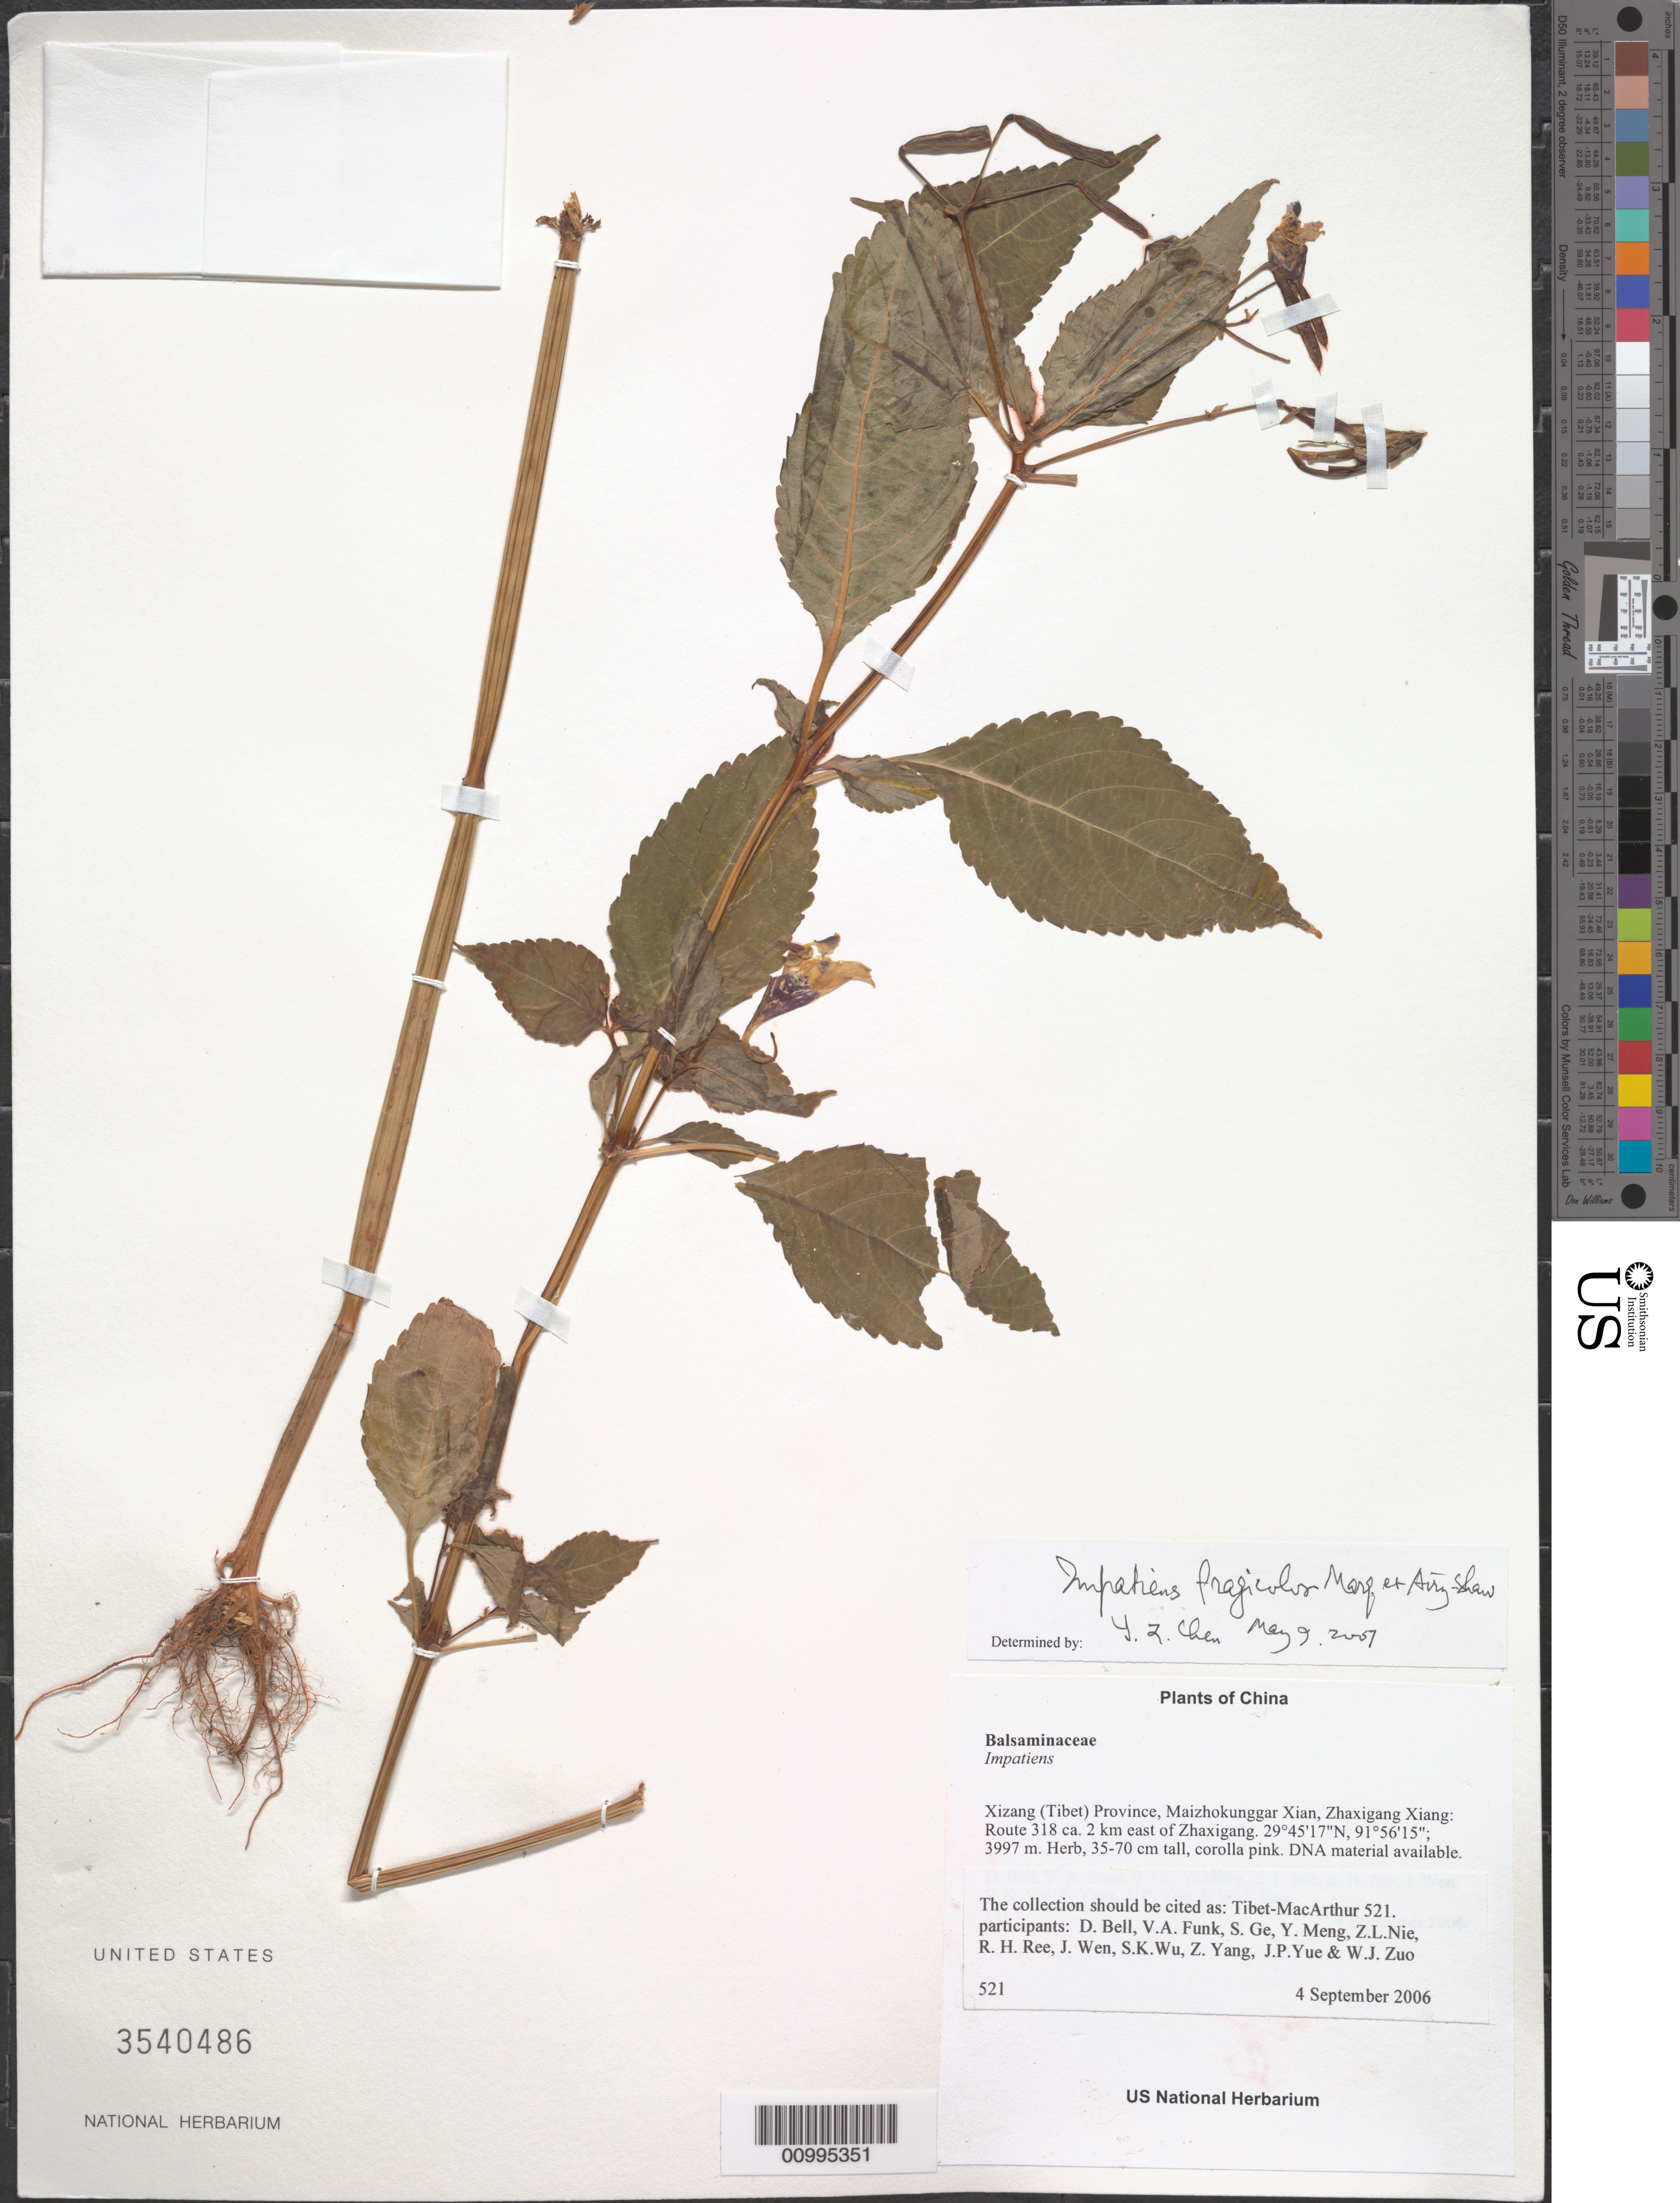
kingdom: Plantae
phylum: Tracheophyta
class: Magnoliopsida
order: Ericales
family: Balsaminaceae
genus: Impatiens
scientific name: Impatiens fragicolor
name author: C. Marquand & Airy Shaw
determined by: Yilin Chen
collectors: Tibet-MacArthur, D. A. Bell, V. Funk, S. Ge, Y. Meng, Z. Nie, R. Ree, J. Wen, S. K. Wu, Z. Yang, J. Yue & W. Zuo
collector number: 521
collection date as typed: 04 Sep 2006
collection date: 2006-09-04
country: China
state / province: Xizang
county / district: Maizhokunggar Xian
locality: Zhaxigang Xiang. Route 318 ca. 2 km east of Zhaxigang.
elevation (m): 3997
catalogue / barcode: US 3540486